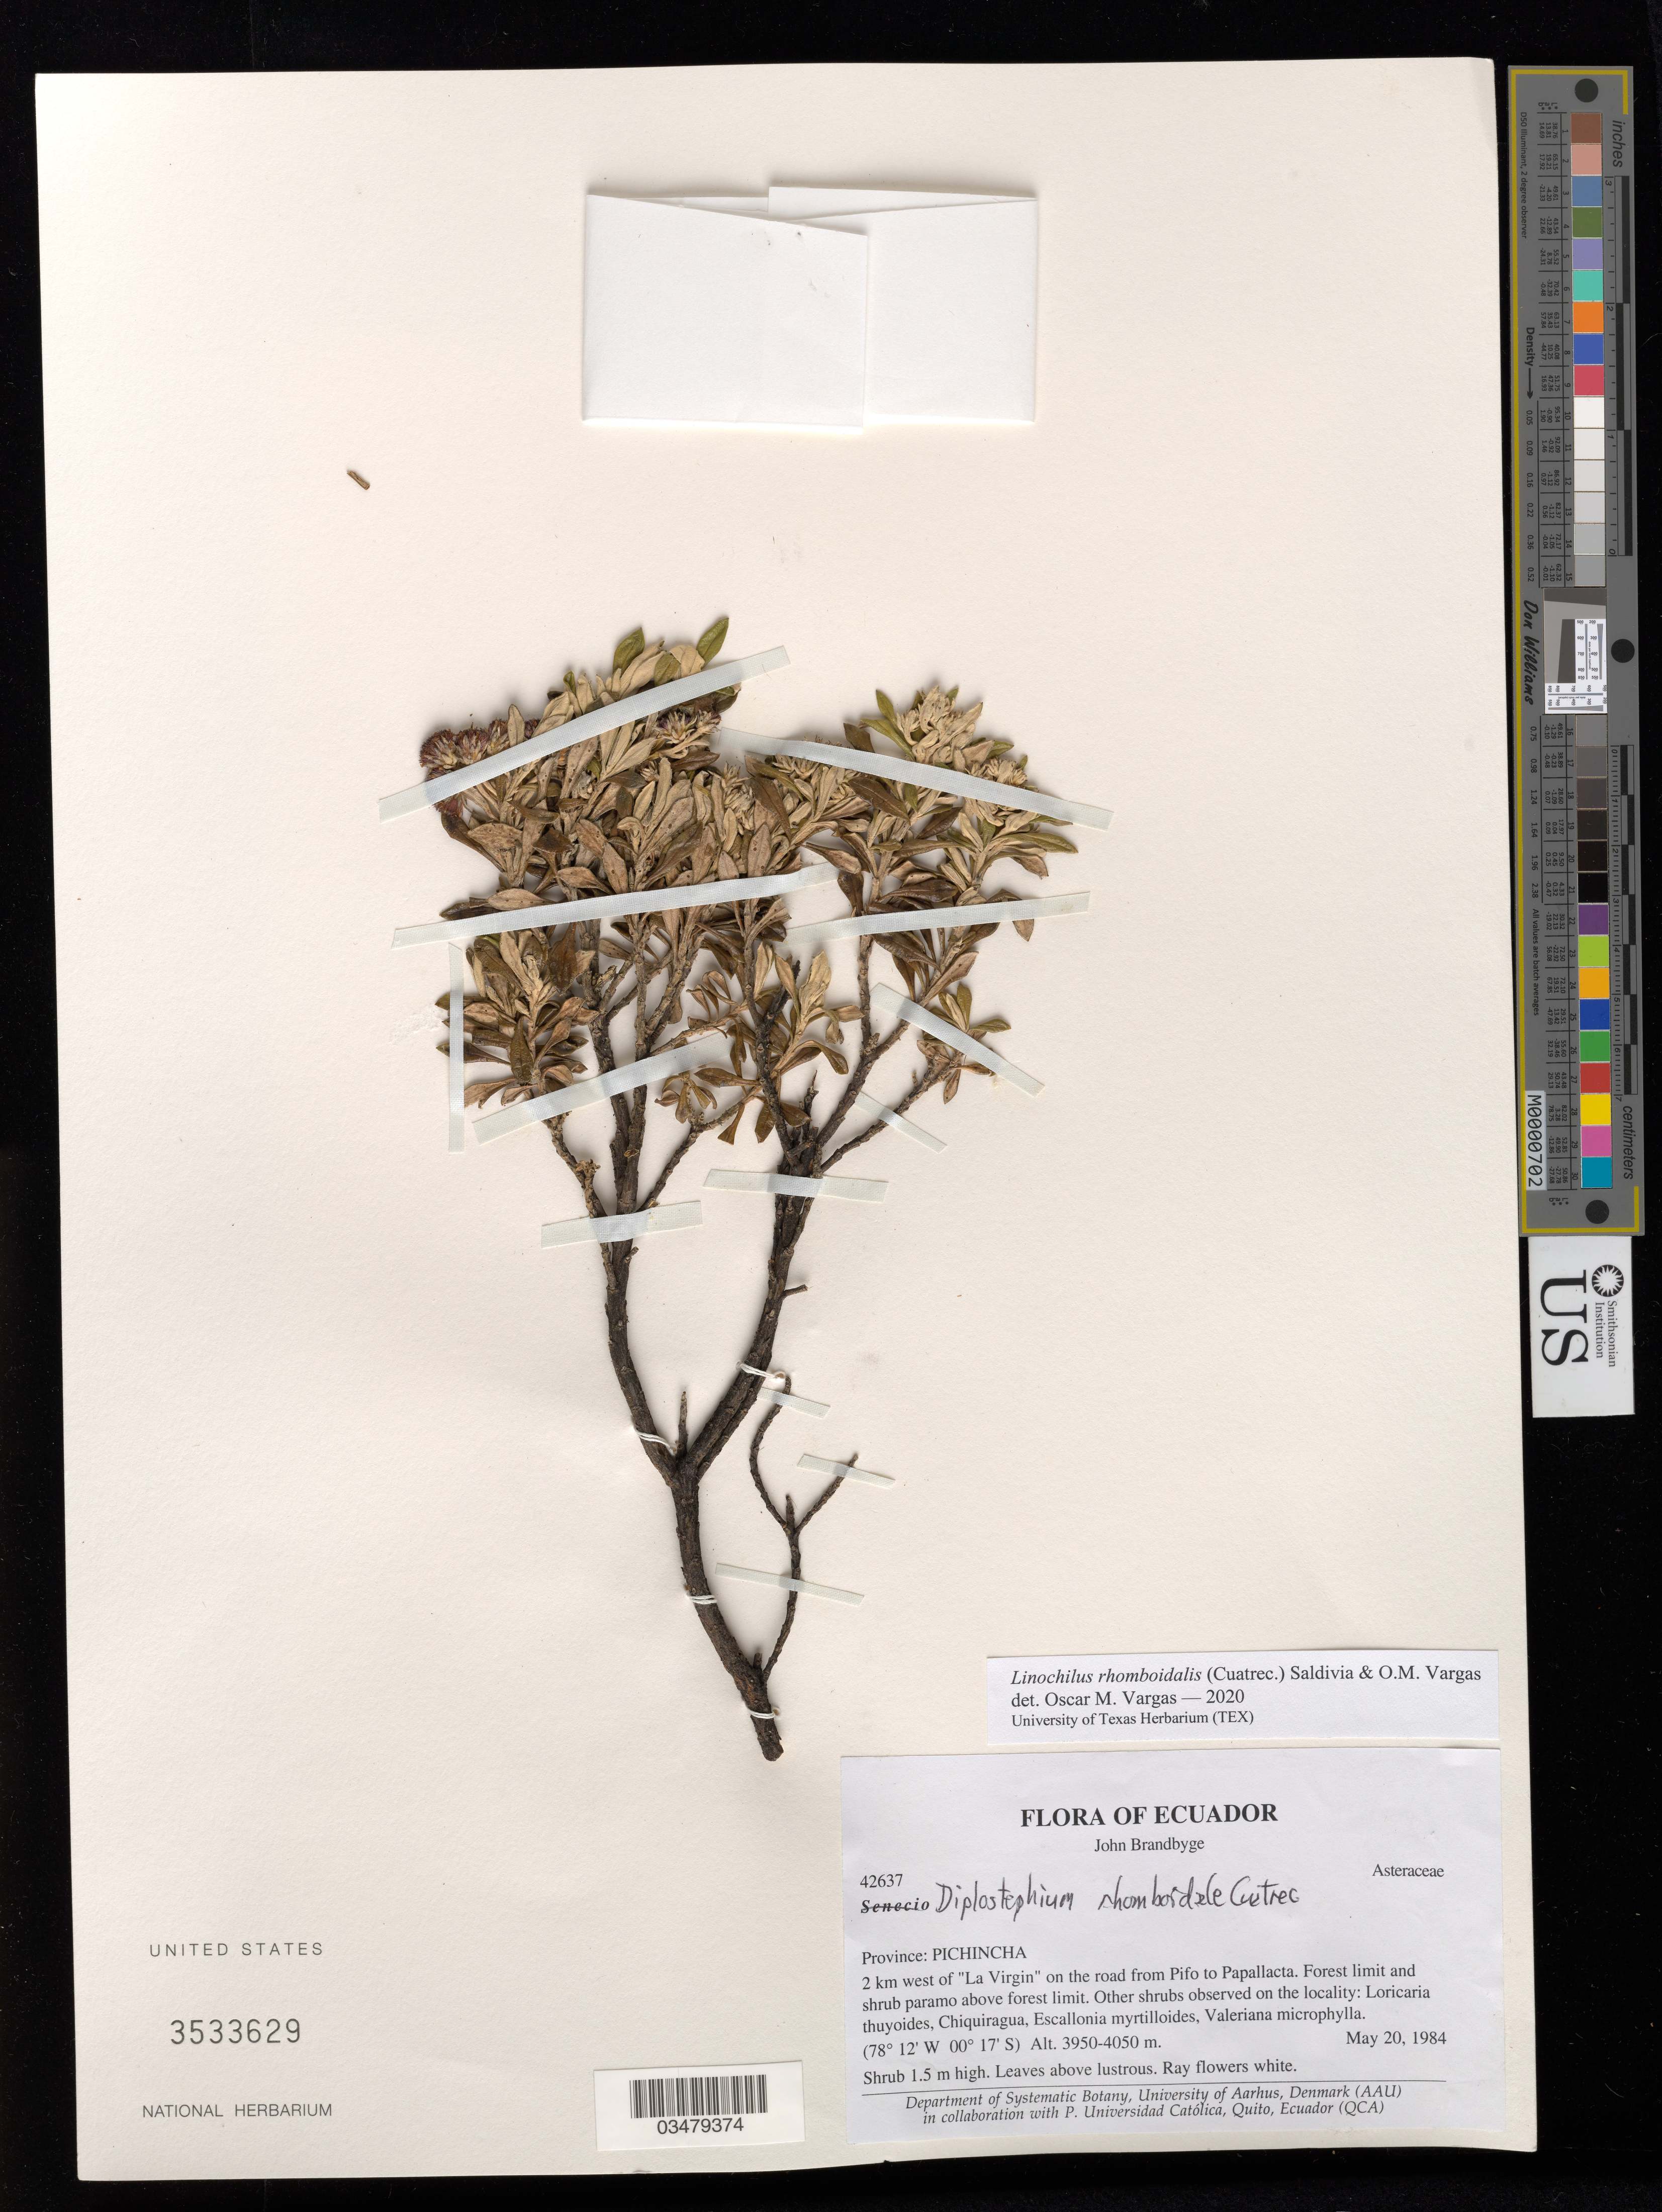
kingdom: Plantae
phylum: Tracheophyta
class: Magnoliopsida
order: Asterales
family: Asteraceae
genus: Linochilus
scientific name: Linochilus rhomboidalis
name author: (Cuatrec.) Saldivia & O.M. Vargas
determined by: Vargas, Oscar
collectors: J. Brandbyge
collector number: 42637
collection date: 1984-05-20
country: Ecuador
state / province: Pichincha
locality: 2 km west of "La Virgin" on the road from Pifo to Papallacta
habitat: Forest limit and shrub paramo above forest limit.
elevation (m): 3950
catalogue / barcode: US 3533629